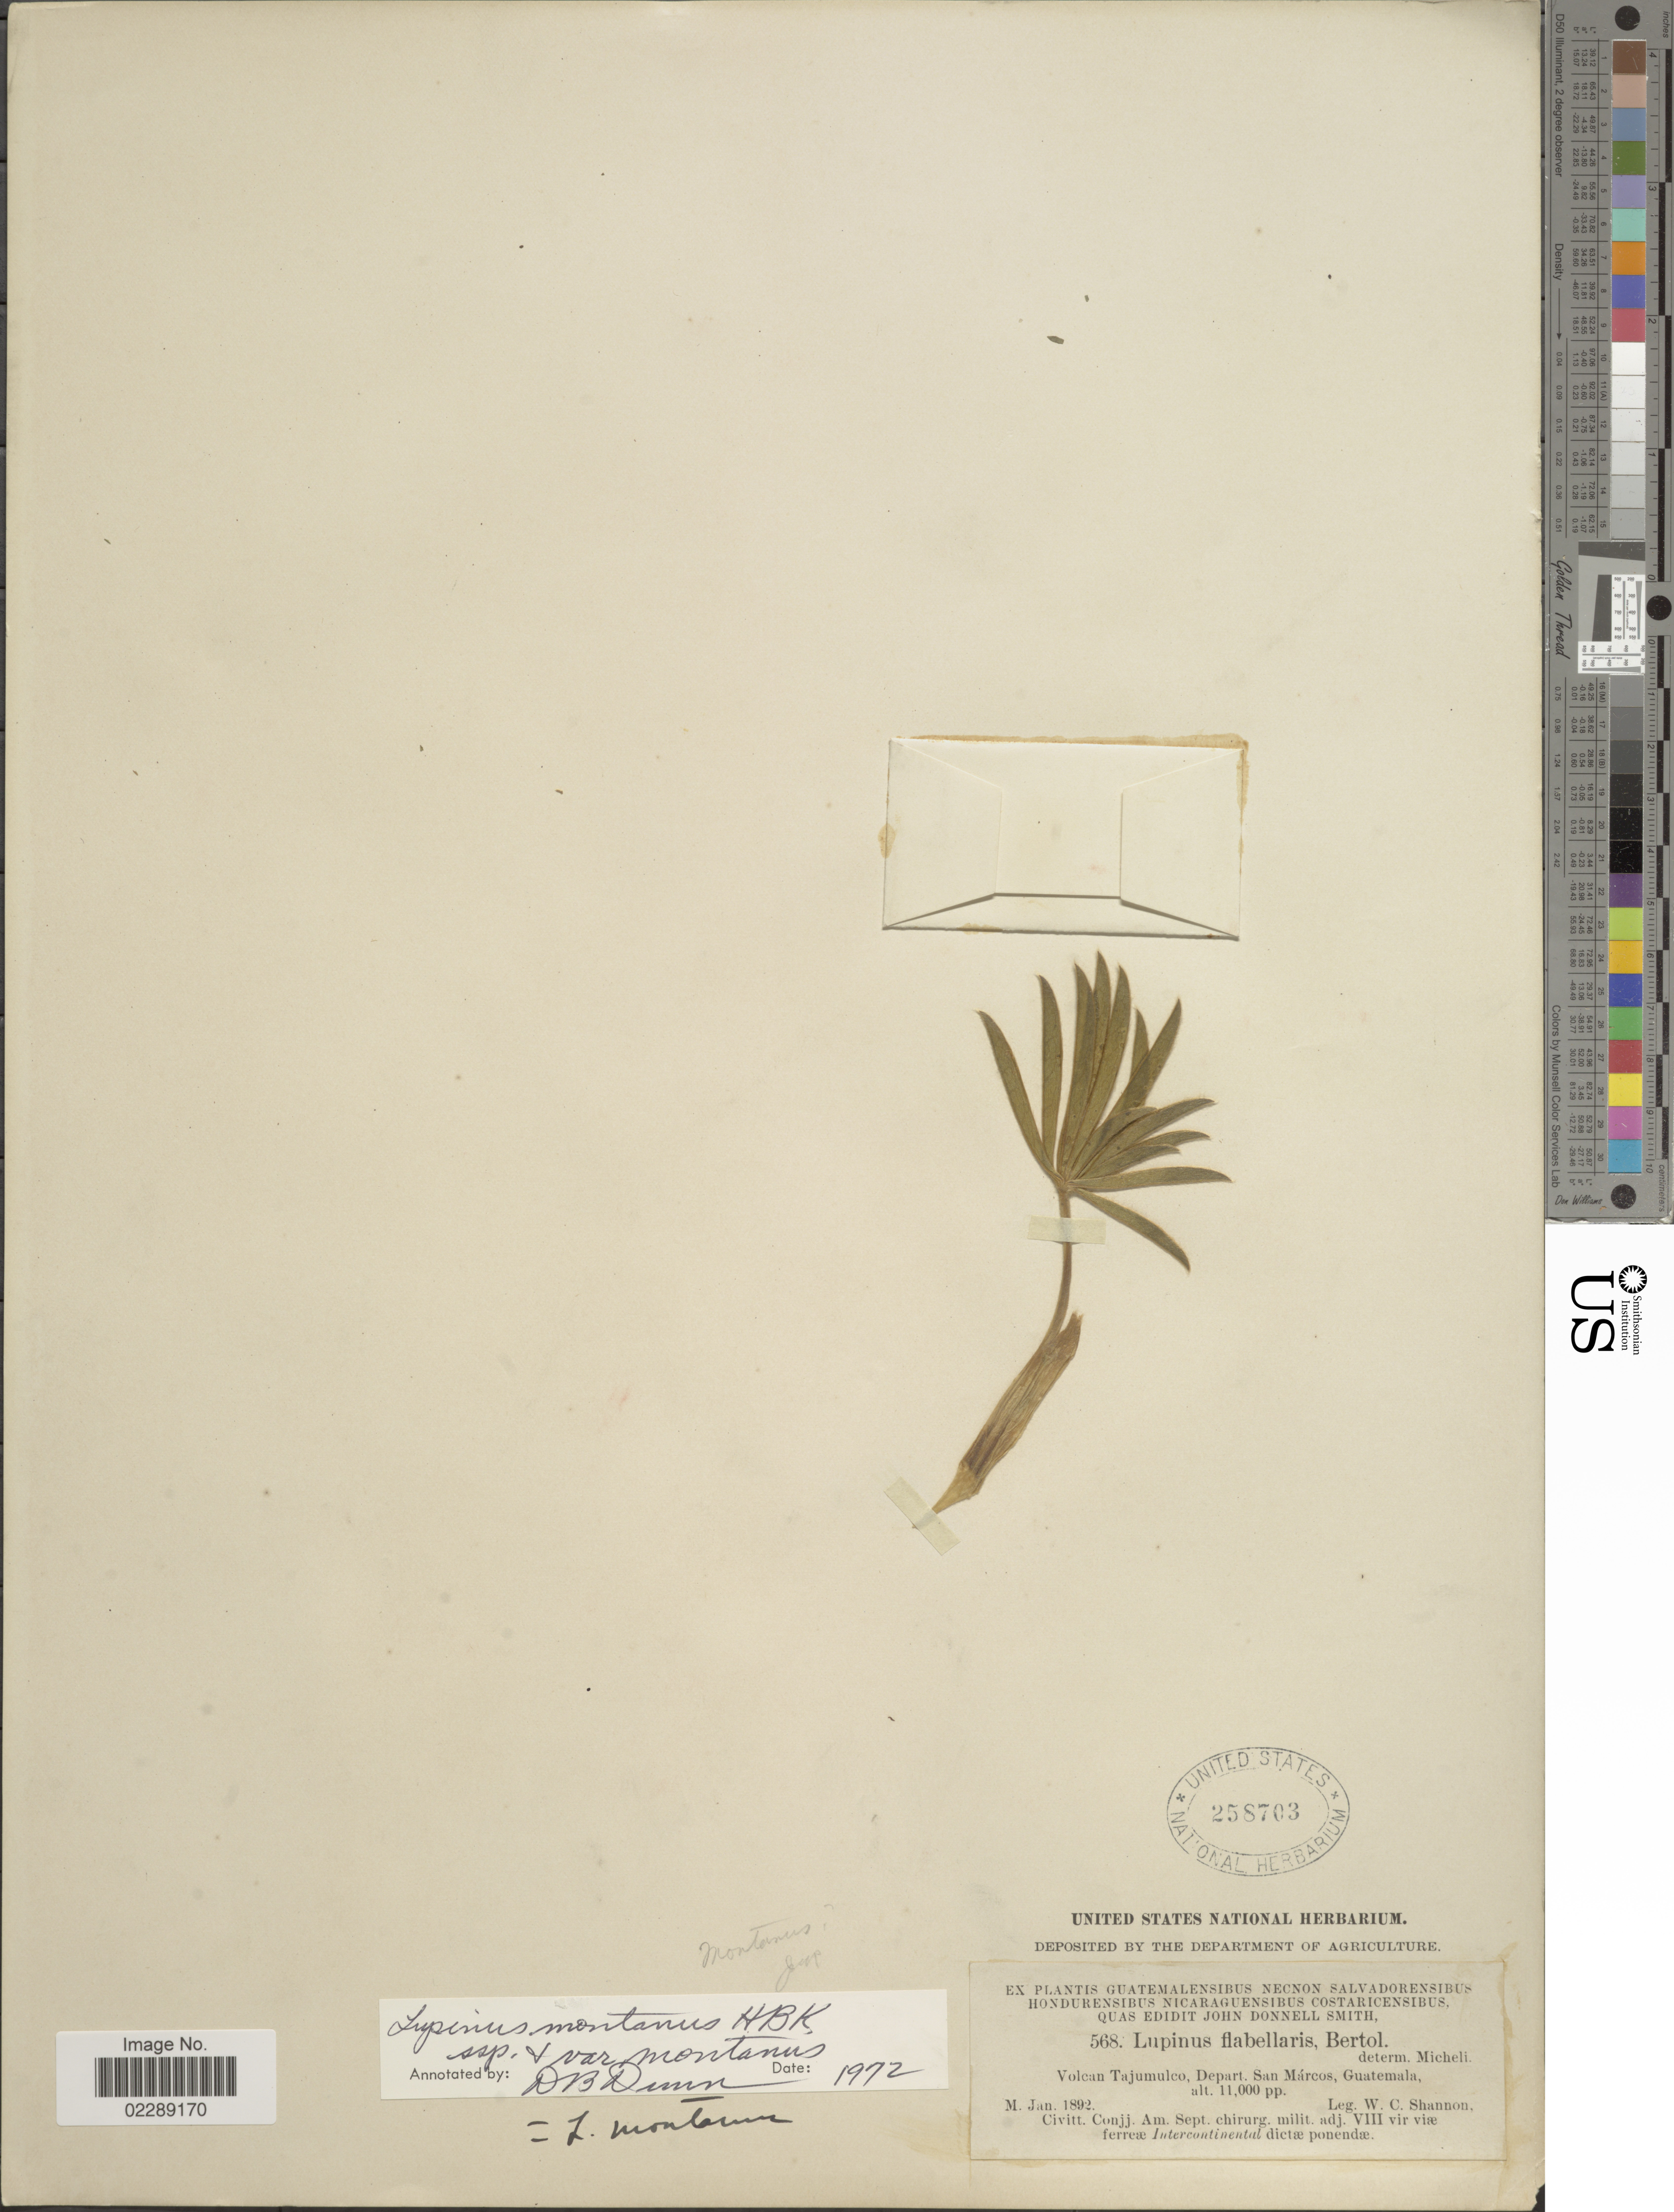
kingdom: Plantae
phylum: Tracheophyta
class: Magnoliopsida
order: Fabales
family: Fabaceae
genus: Lupinus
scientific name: Lupinus montanus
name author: Kunth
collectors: W. C. Shannon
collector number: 568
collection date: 1892-01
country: Guatemala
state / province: San Marcos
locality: Volcan Tajumulco, Depart. San Marcos, Guatemala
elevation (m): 3353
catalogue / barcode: US 258703